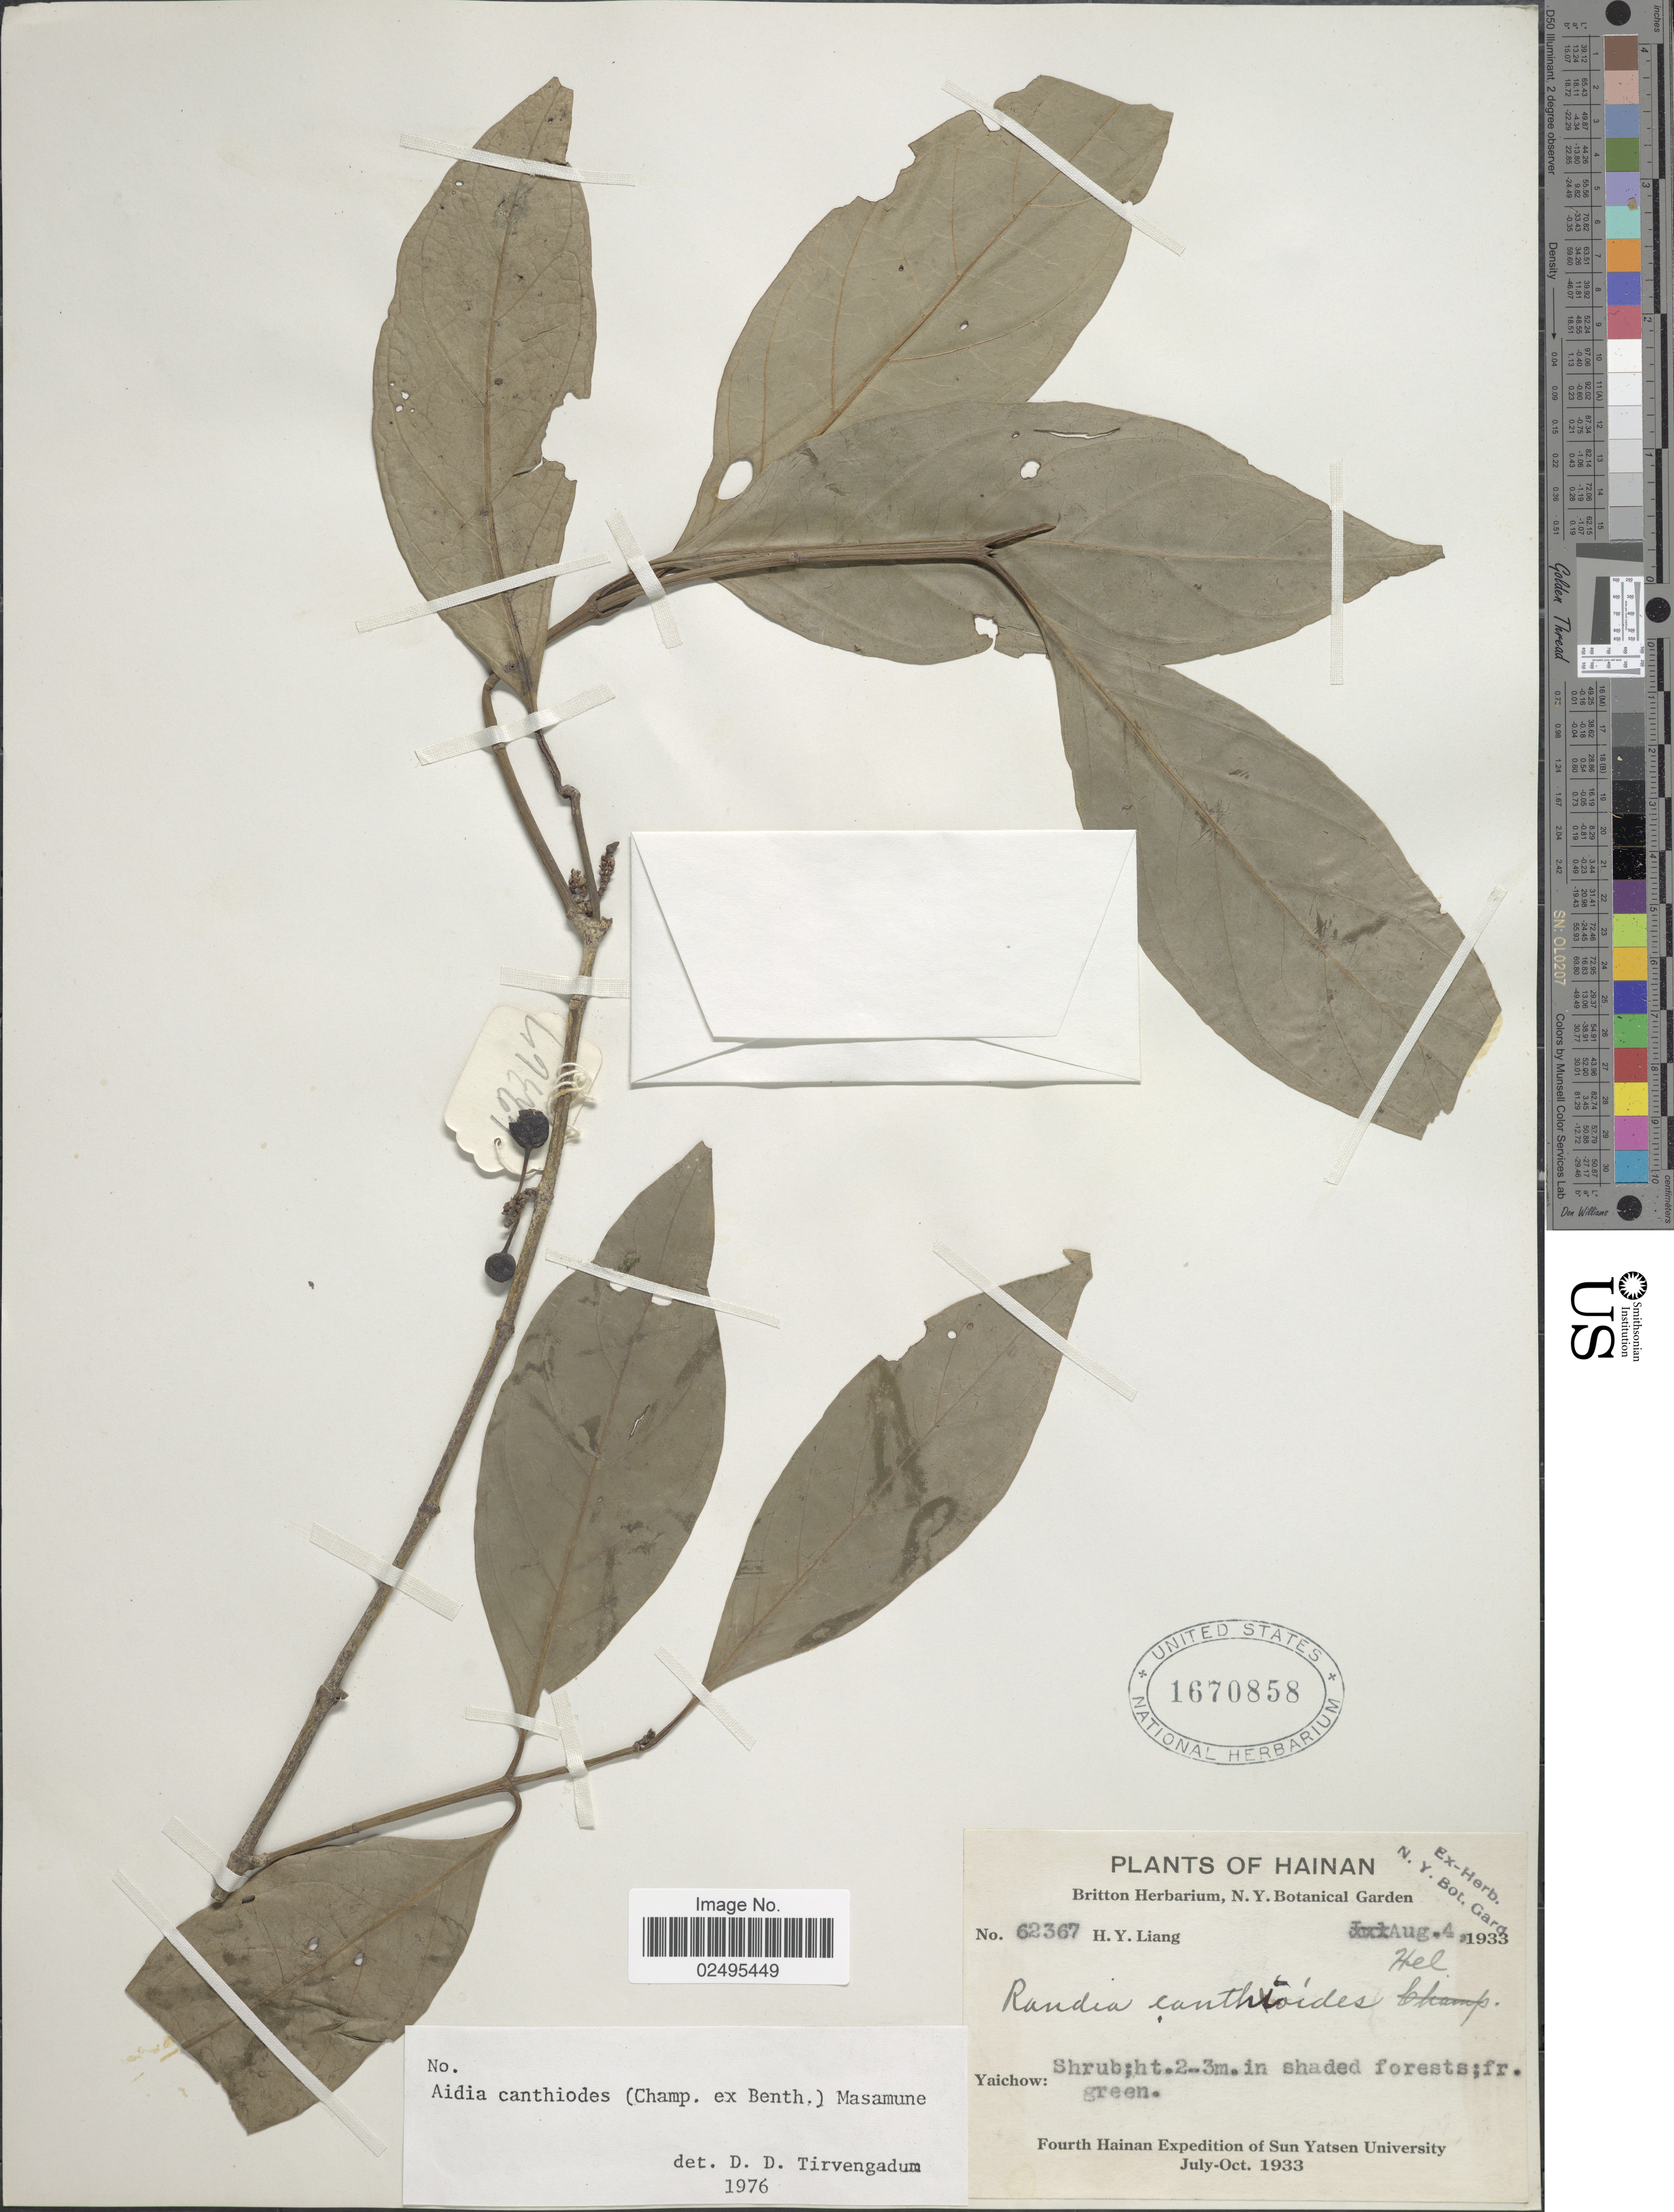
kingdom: Plantae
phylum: Tracheophyta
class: Magnoliopsida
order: Gentianales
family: Rubiaceae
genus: Aidia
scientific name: Aidia canthioides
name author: (Champ. ex Benth.) Masam.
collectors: H. Y. Liang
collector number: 62367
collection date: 1933-08-04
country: China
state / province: Hainan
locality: Yaichow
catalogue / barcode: US 1670858